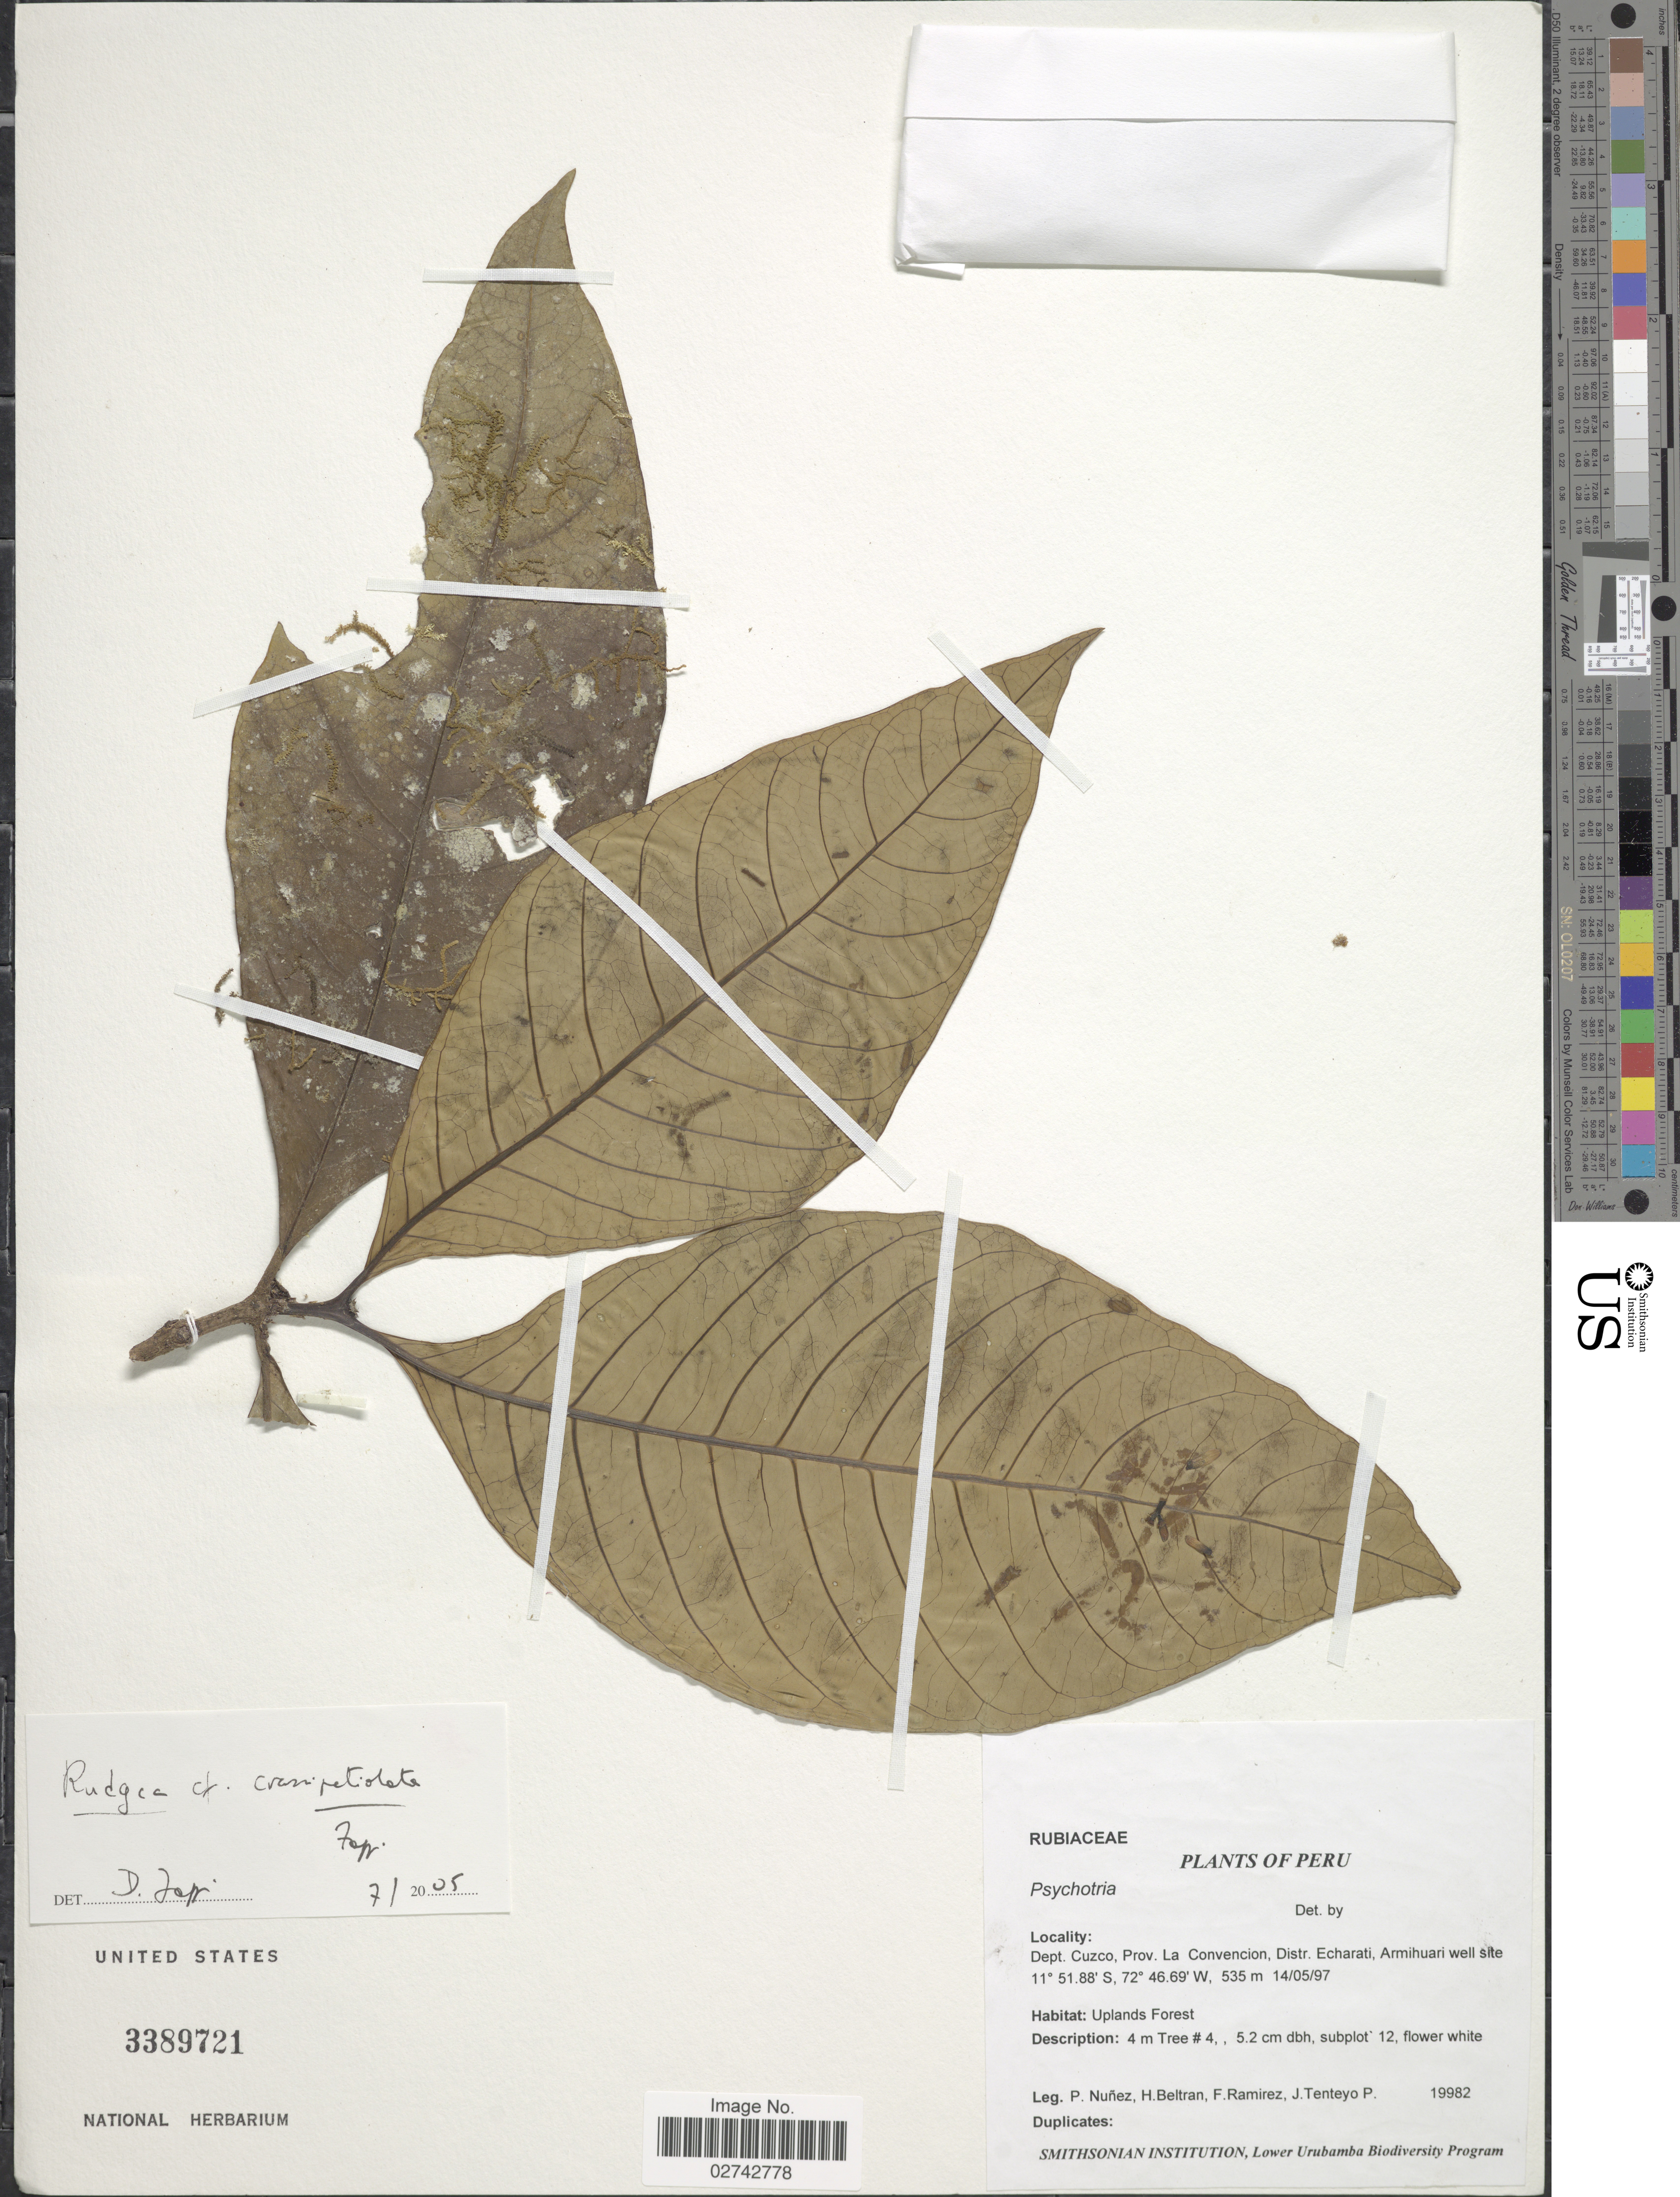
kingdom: Plantae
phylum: Tracheophyta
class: Magnoliopsida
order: Gentianales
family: Rubiaceae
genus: Rudgea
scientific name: Rudgea crassipetiolata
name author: Zappi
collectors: P. Nuñez V., H. Beltran, F. Ramirez & J. Tenteyo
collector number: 19982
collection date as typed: Transcribed d/m/y: 14/5/97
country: Peru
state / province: Cusco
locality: Prov. La Convencion, Distr. Echarati, Armihuari well site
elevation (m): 535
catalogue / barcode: US 3389721